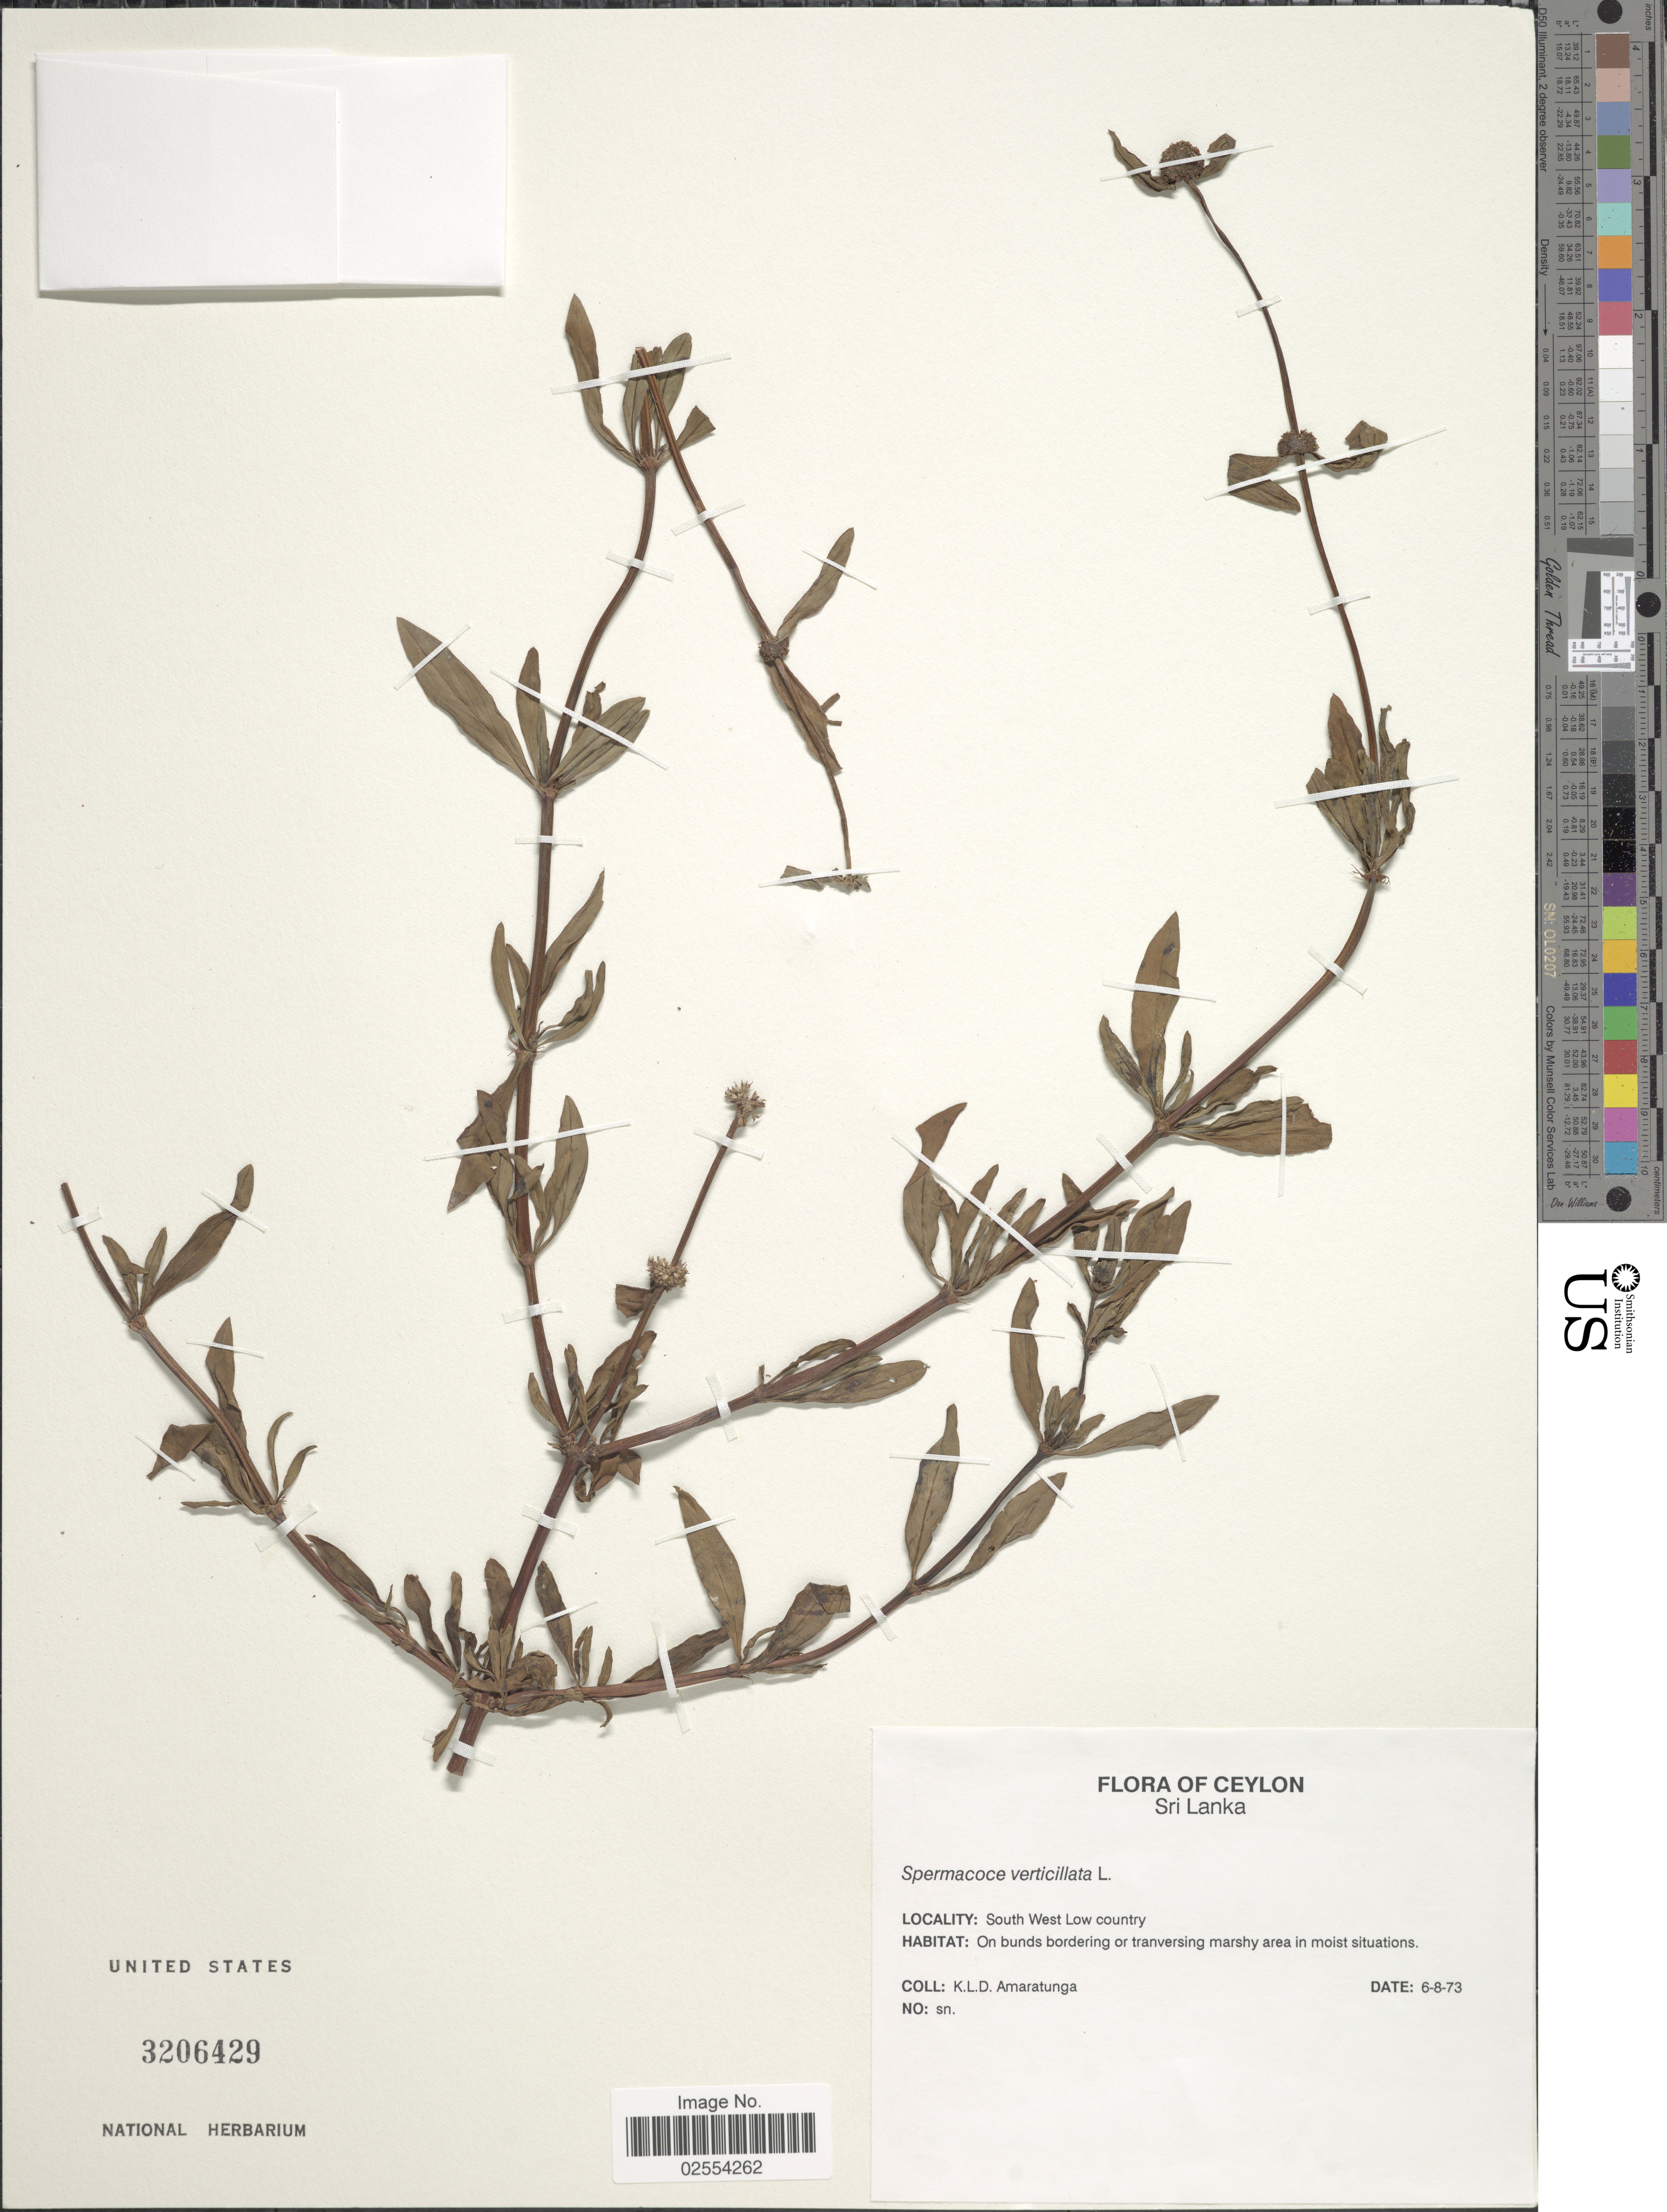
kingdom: Plantae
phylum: Tracheophyta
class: Magnoliopsida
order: Gentianales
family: Rubiaceae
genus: Spermacoce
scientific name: Spermacoce verticillata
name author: L.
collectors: K. Amaratunga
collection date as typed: Transcribed d/m/y: 6/8/73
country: Sri Lanka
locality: Ceylon, South West Low country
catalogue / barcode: US 3206429